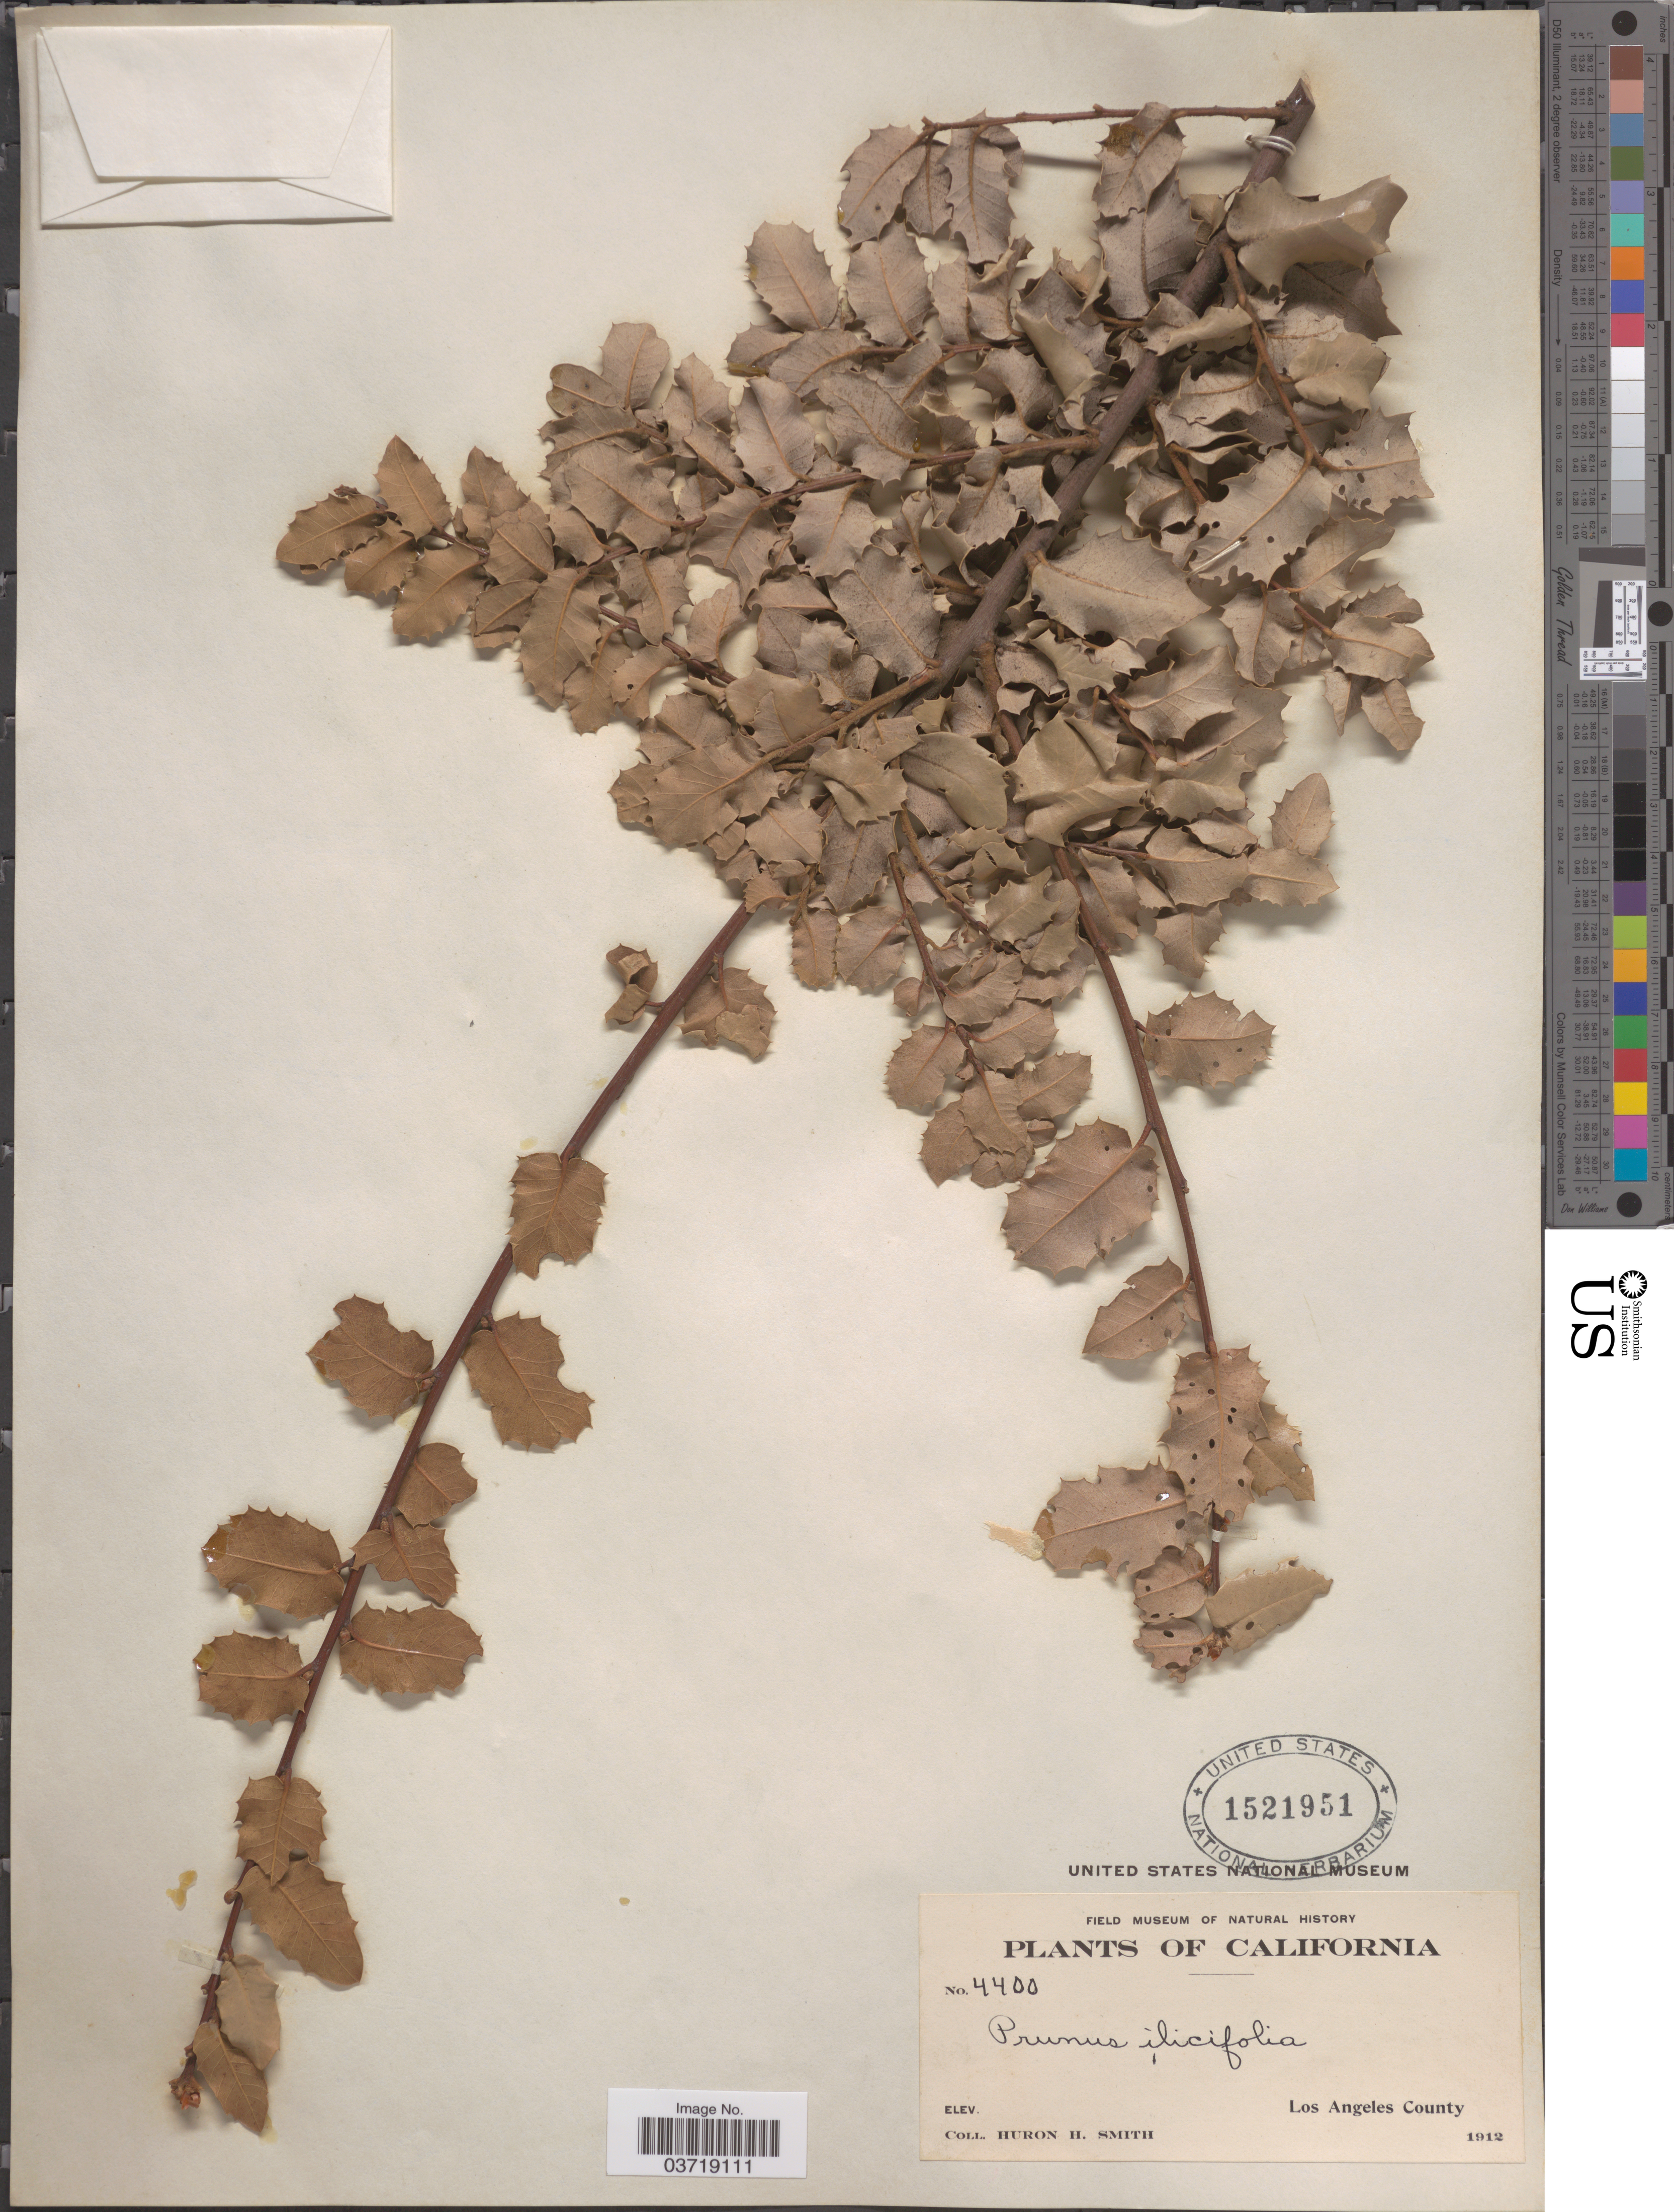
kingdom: Plantae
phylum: Tracheophyta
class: Magnoliopsida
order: Rosales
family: Rosaceae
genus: Prunus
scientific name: Prunus ilicifolia var. ilicifolia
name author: (Nutt. ex Hook. & Arn.) D. Dietr.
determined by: Strong, Mark T., (BOT), Smithsonian Institution - National Museum of Natural History (UNITED STATES)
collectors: Huron H. Smith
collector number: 4400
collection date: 1912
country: United States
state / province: California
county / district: Los Angeles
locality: Los Angeles County.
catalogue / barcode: US 1521951